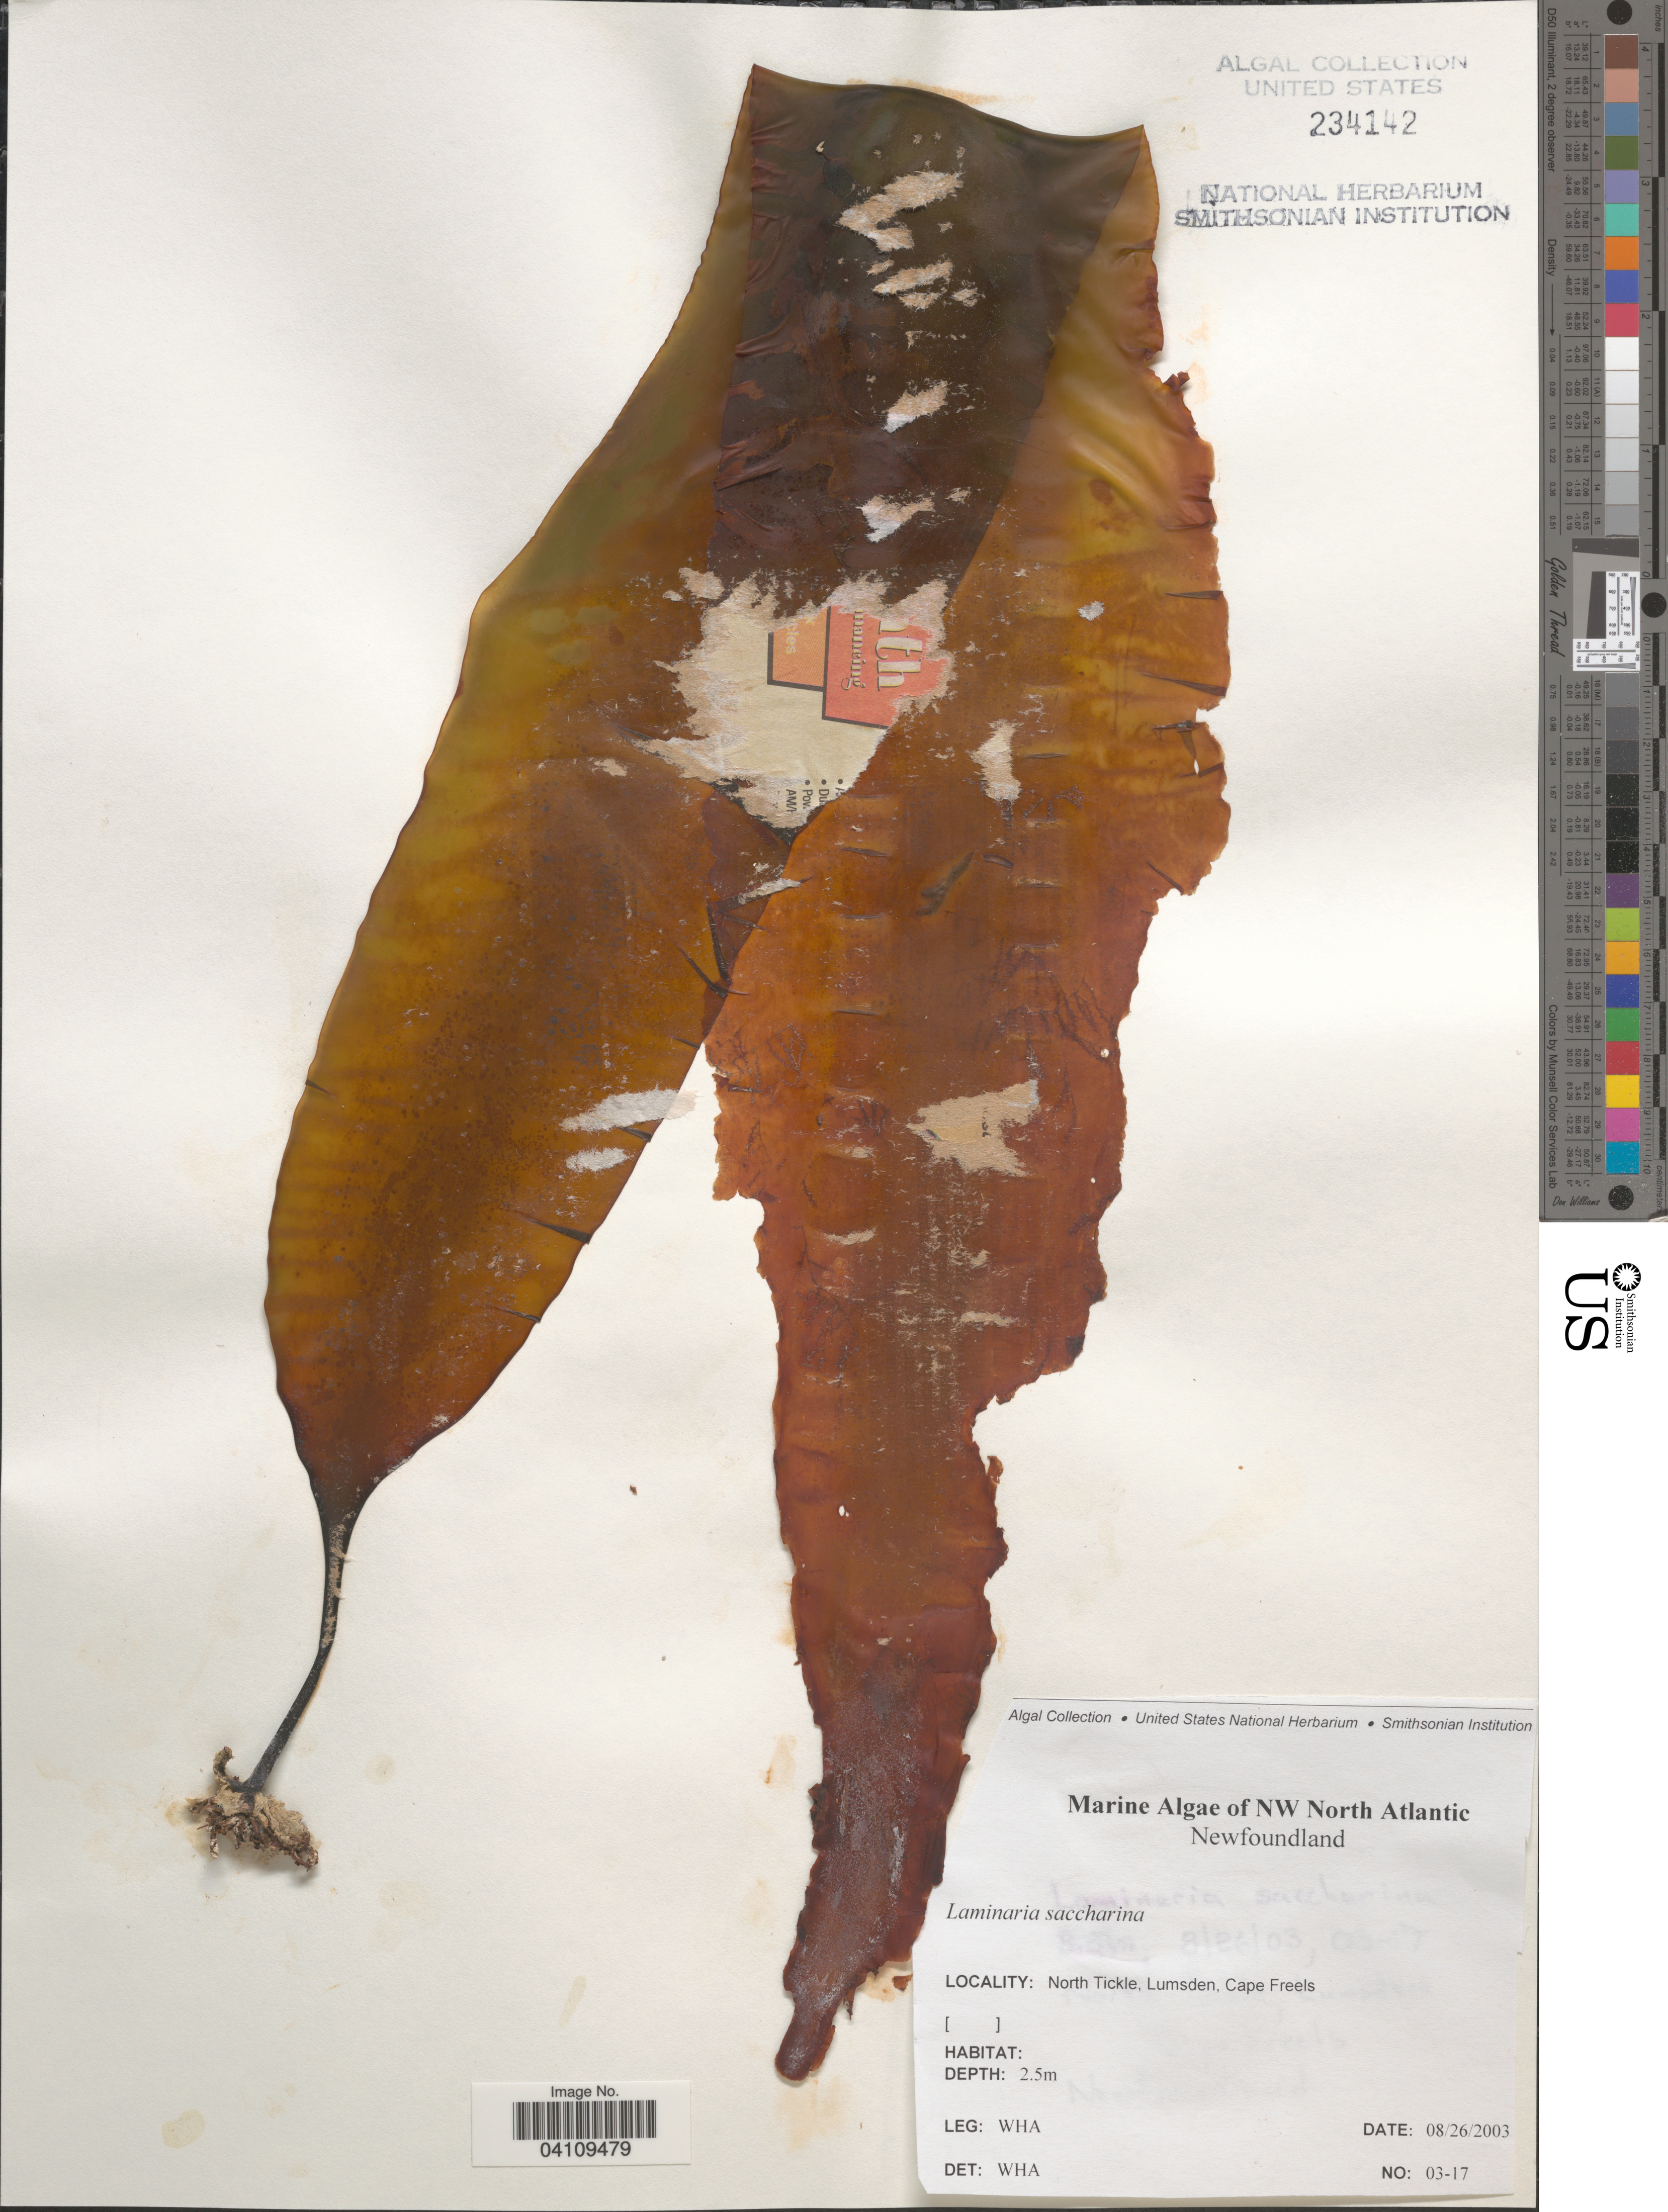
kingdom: Chromista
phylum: Ochrophyta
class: Phaeophyceae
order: Laminariales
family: Laminariaceae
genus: Saccharina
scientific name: Saccharina latissima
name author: C.E. Lane et al.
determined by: Algae name updating Project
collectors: W. H. Adey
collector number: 03-17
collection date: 2003-08-26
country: Canada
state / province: Newfoundland and Labrador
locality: NW North Atlantic. North Tickle, Lumsden, Cape Freels.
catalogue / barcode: US 234142